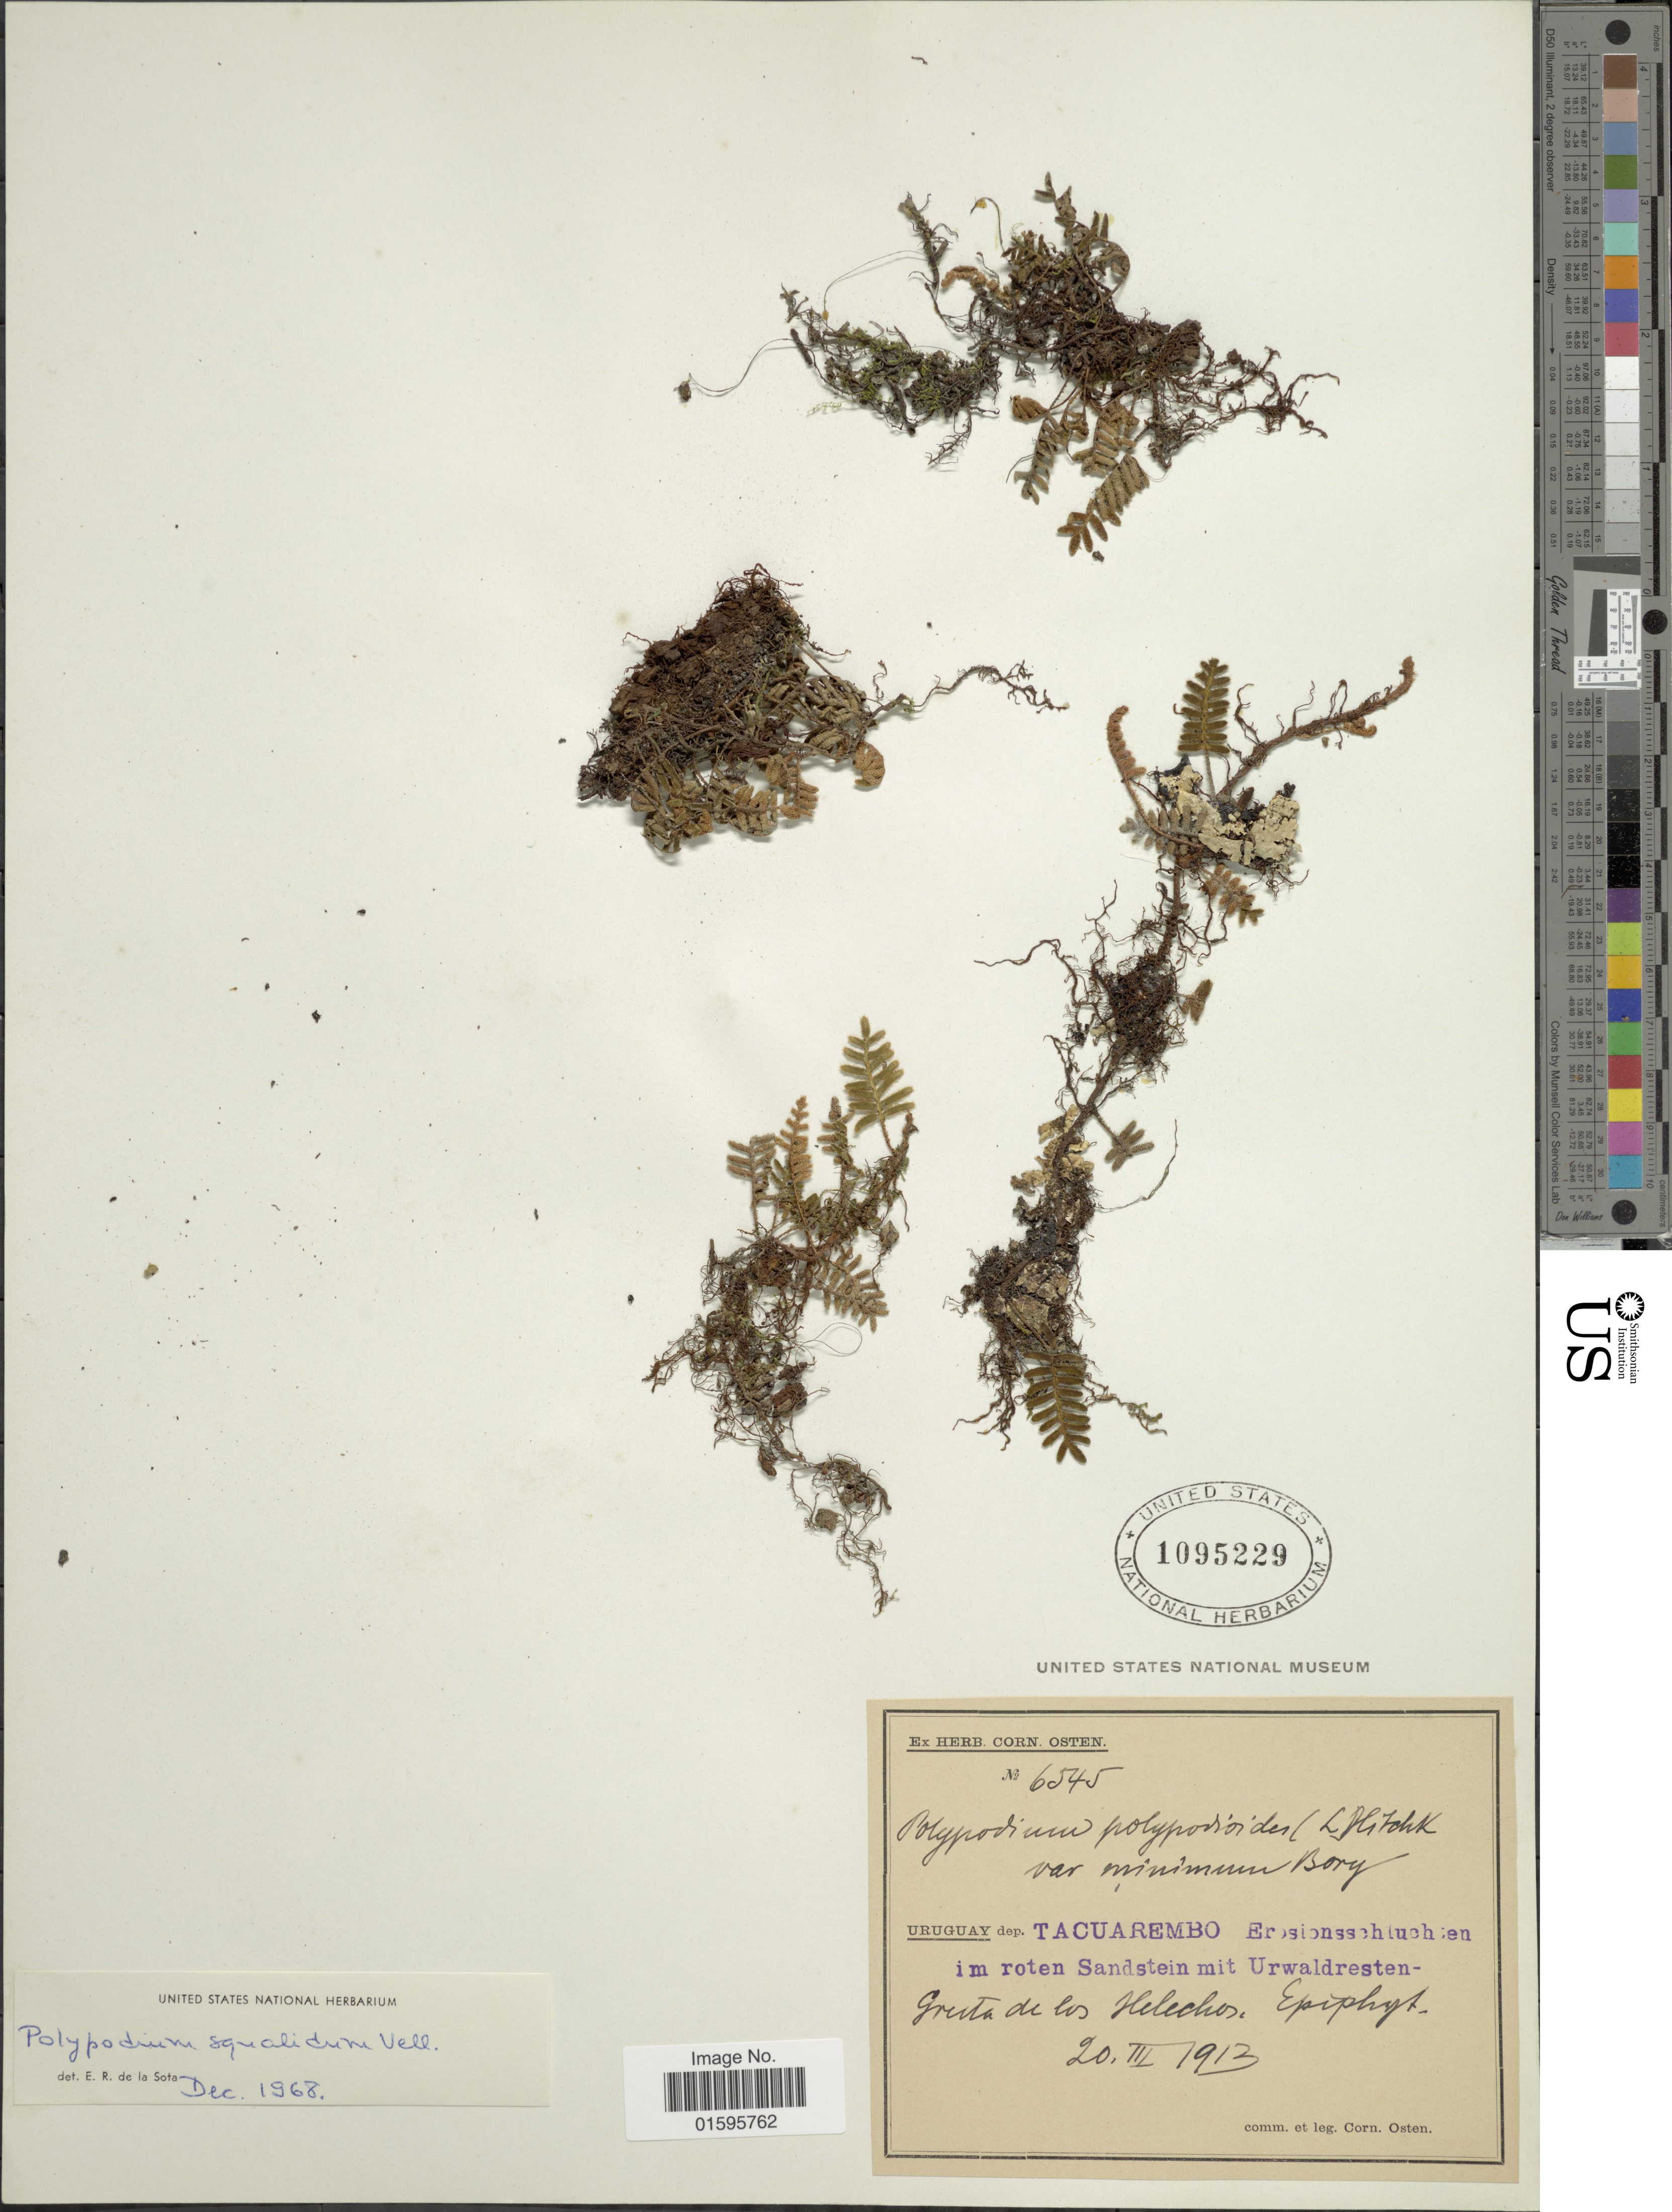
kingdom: Plantae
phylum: Tracheophyta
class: Polypodiopsida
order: Polypodiales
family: Polypodiaceae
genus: Polypodium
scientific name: Polypodium polypodioides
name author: (L.) Watt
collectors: C. Osten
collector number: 6545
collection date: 1913-03-20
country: Uruguay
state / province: Tacuarembó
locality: Uruguay, Dep. Tacuarembo, Gruta de los Helechos.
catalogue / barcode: US 1095229